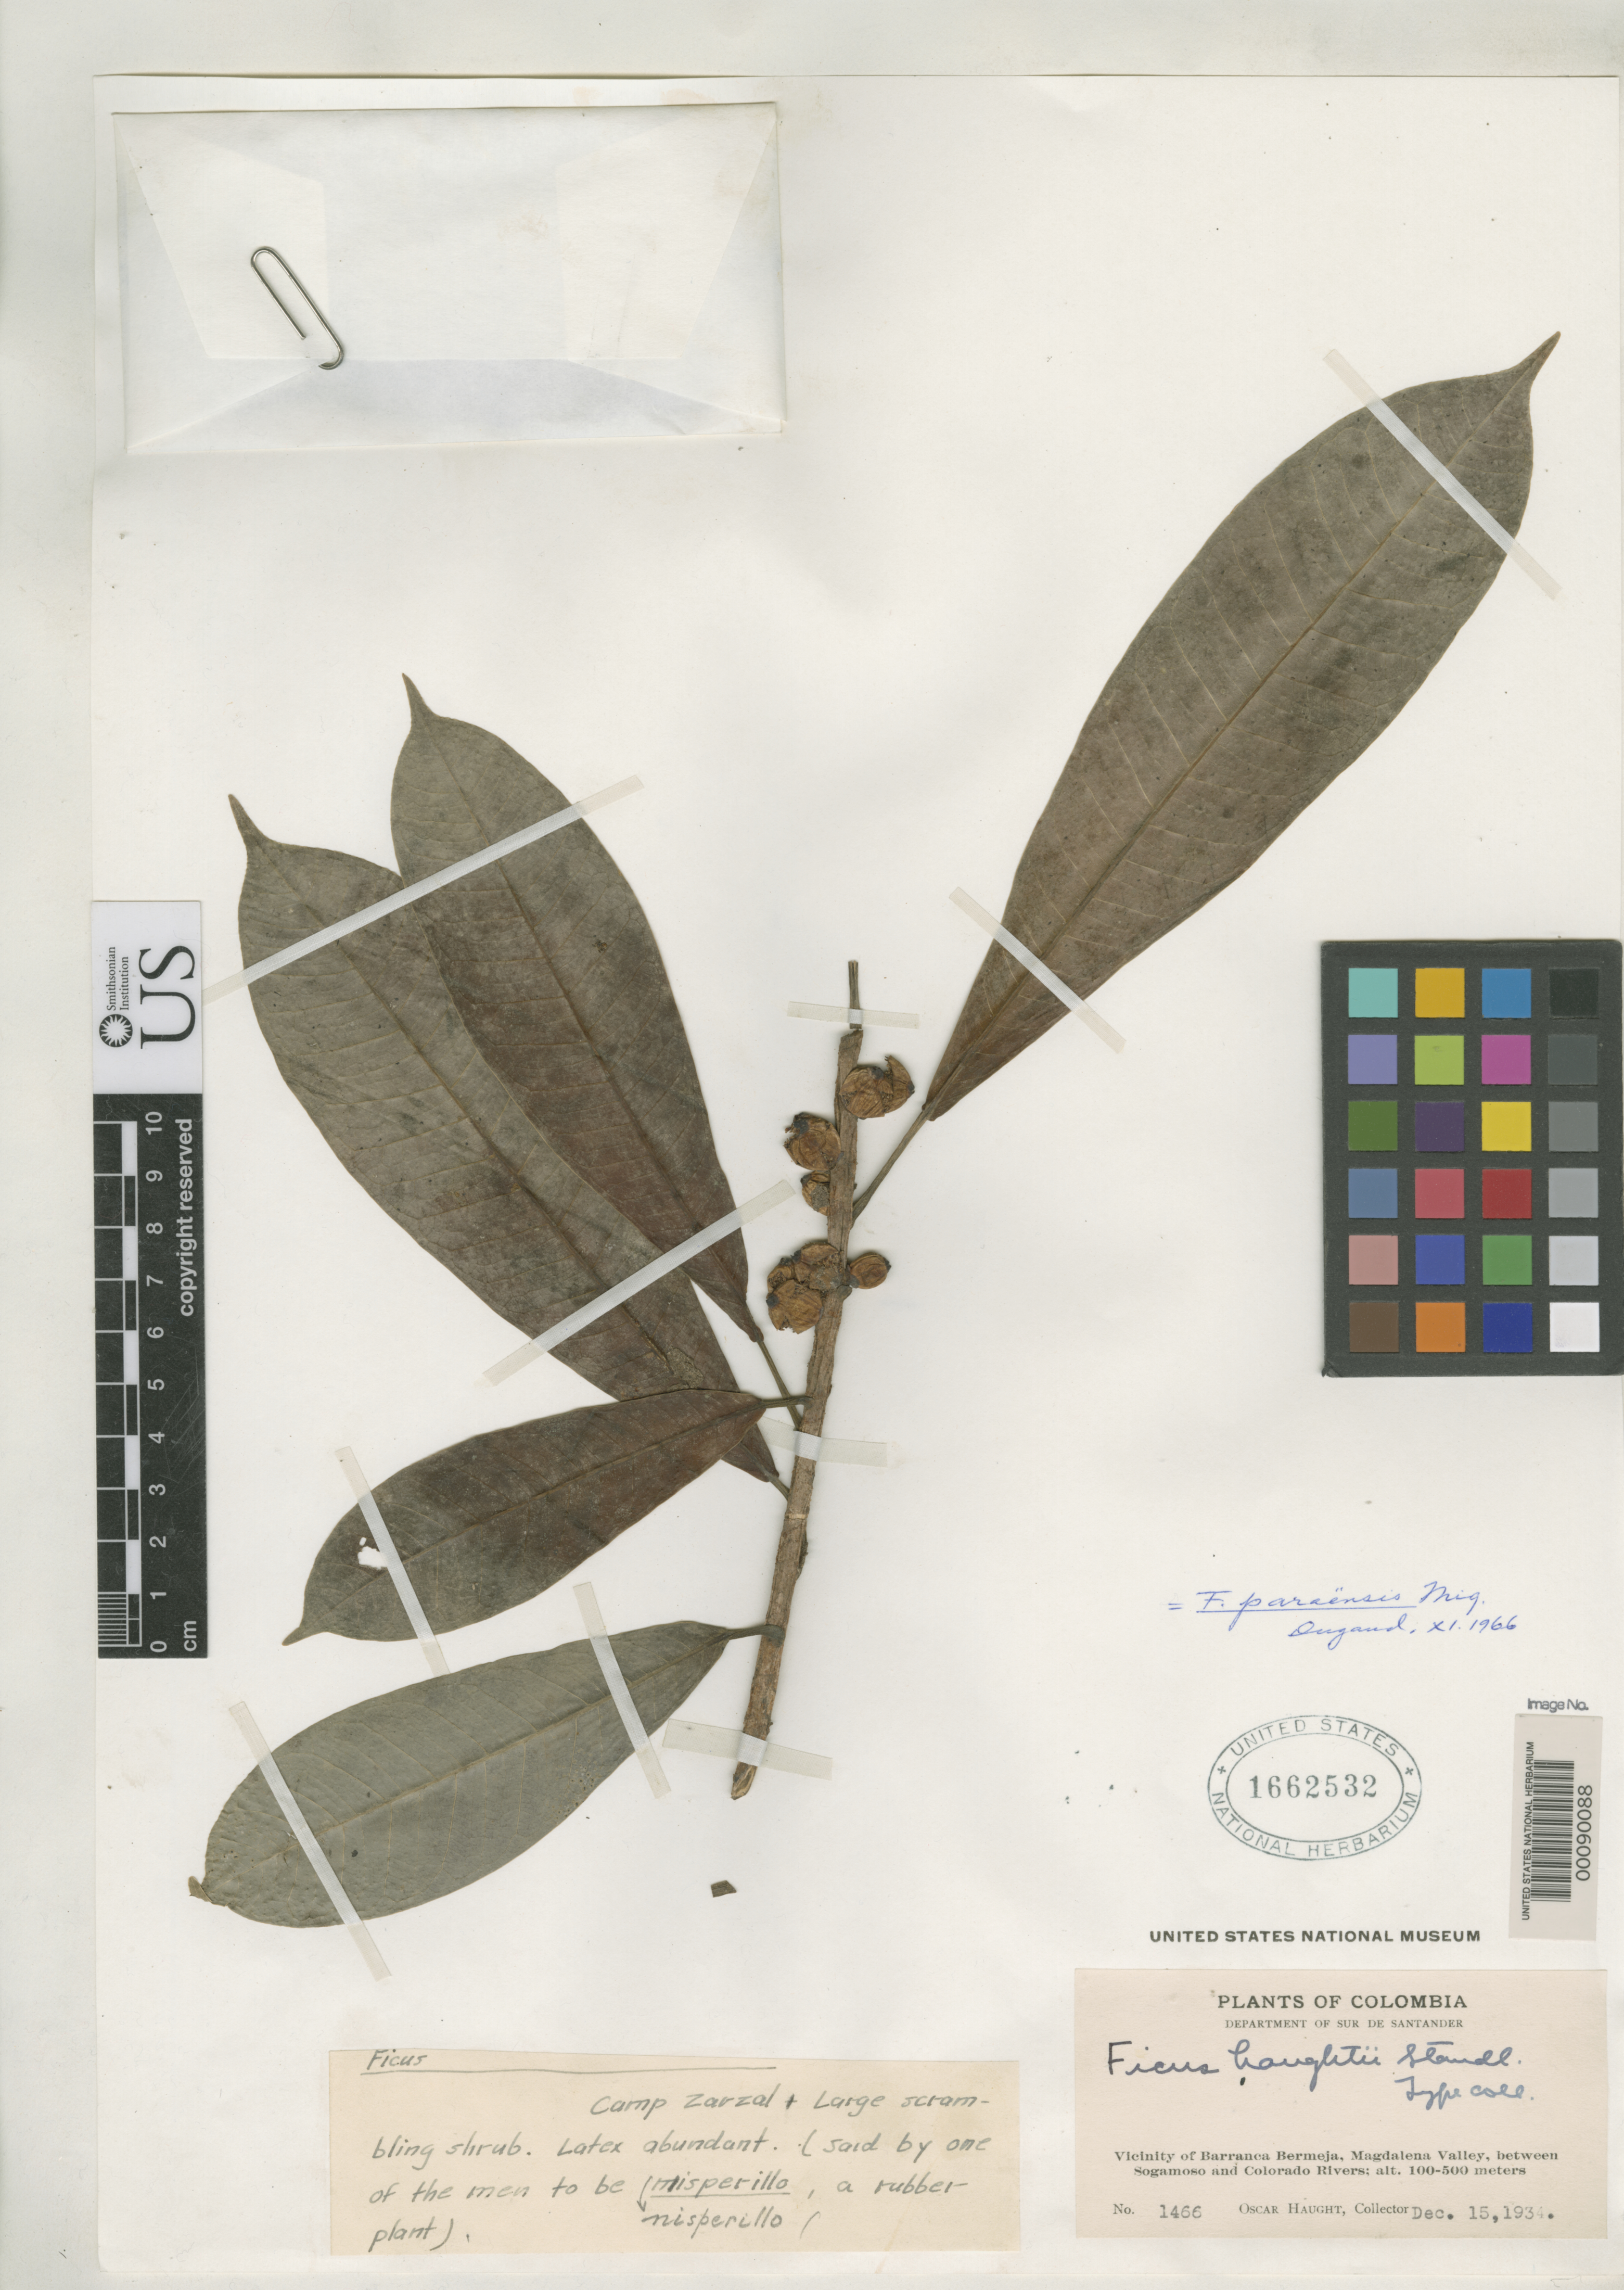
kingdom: Plantae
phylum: Tracheophyta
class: Magnoliopsida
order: Rosales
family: Moraceae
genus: Ficus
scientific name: Ficus haughtii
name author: Standl.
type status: Isotype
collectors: O. L. Haught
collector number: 1466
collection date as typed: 15 Dec 1934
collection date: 1934-12-15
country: Colombia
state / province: Santander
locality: Vicinity of Barrancabermeja, Magdalena Valley, between Sogamoso & Colorado Rivers.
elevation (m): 100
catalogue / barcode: US 1662532